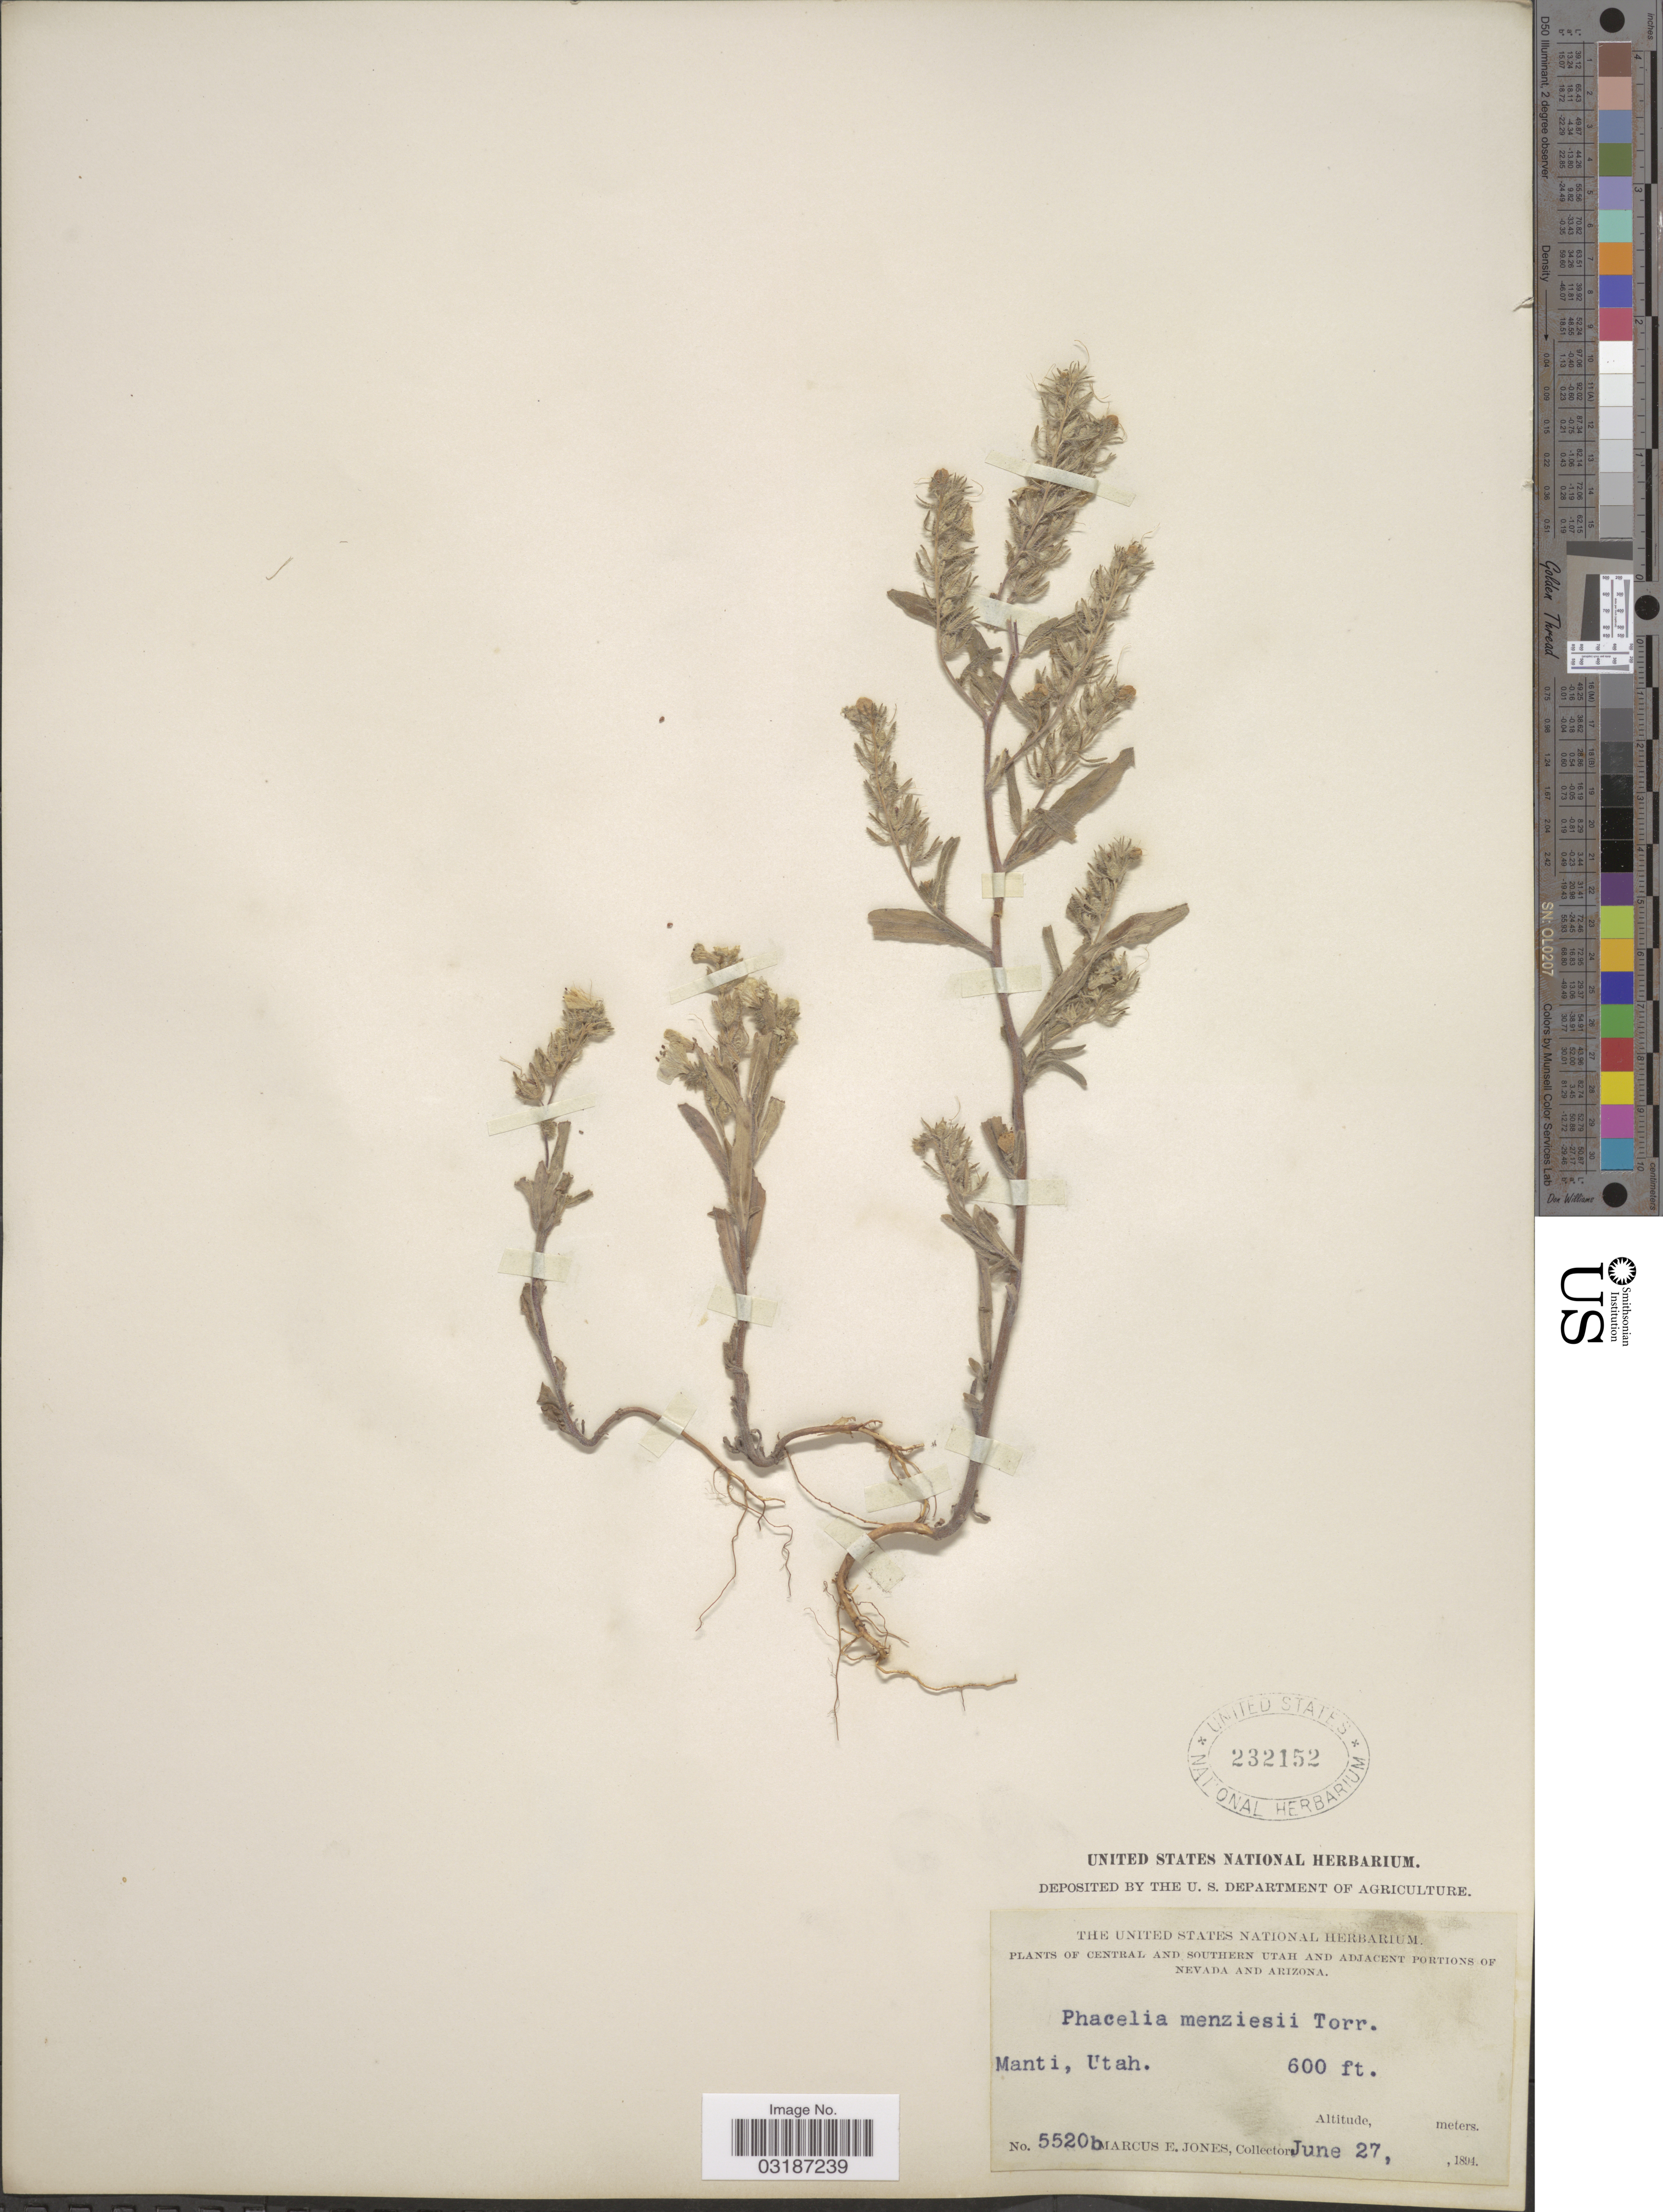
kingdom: Plantae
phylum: Tracheophyta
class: Magnoliopsida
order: Boraginales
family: Hydrophyllaceae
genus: Phacelia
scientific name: Phacelia linearis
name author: (Pursh) Holz.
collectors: M. E. Jones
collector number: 5520b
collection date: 1894-06-27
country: United States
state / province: Utah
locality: Central and Southern Utah. Manti.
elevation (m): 183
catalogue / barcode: US 232152